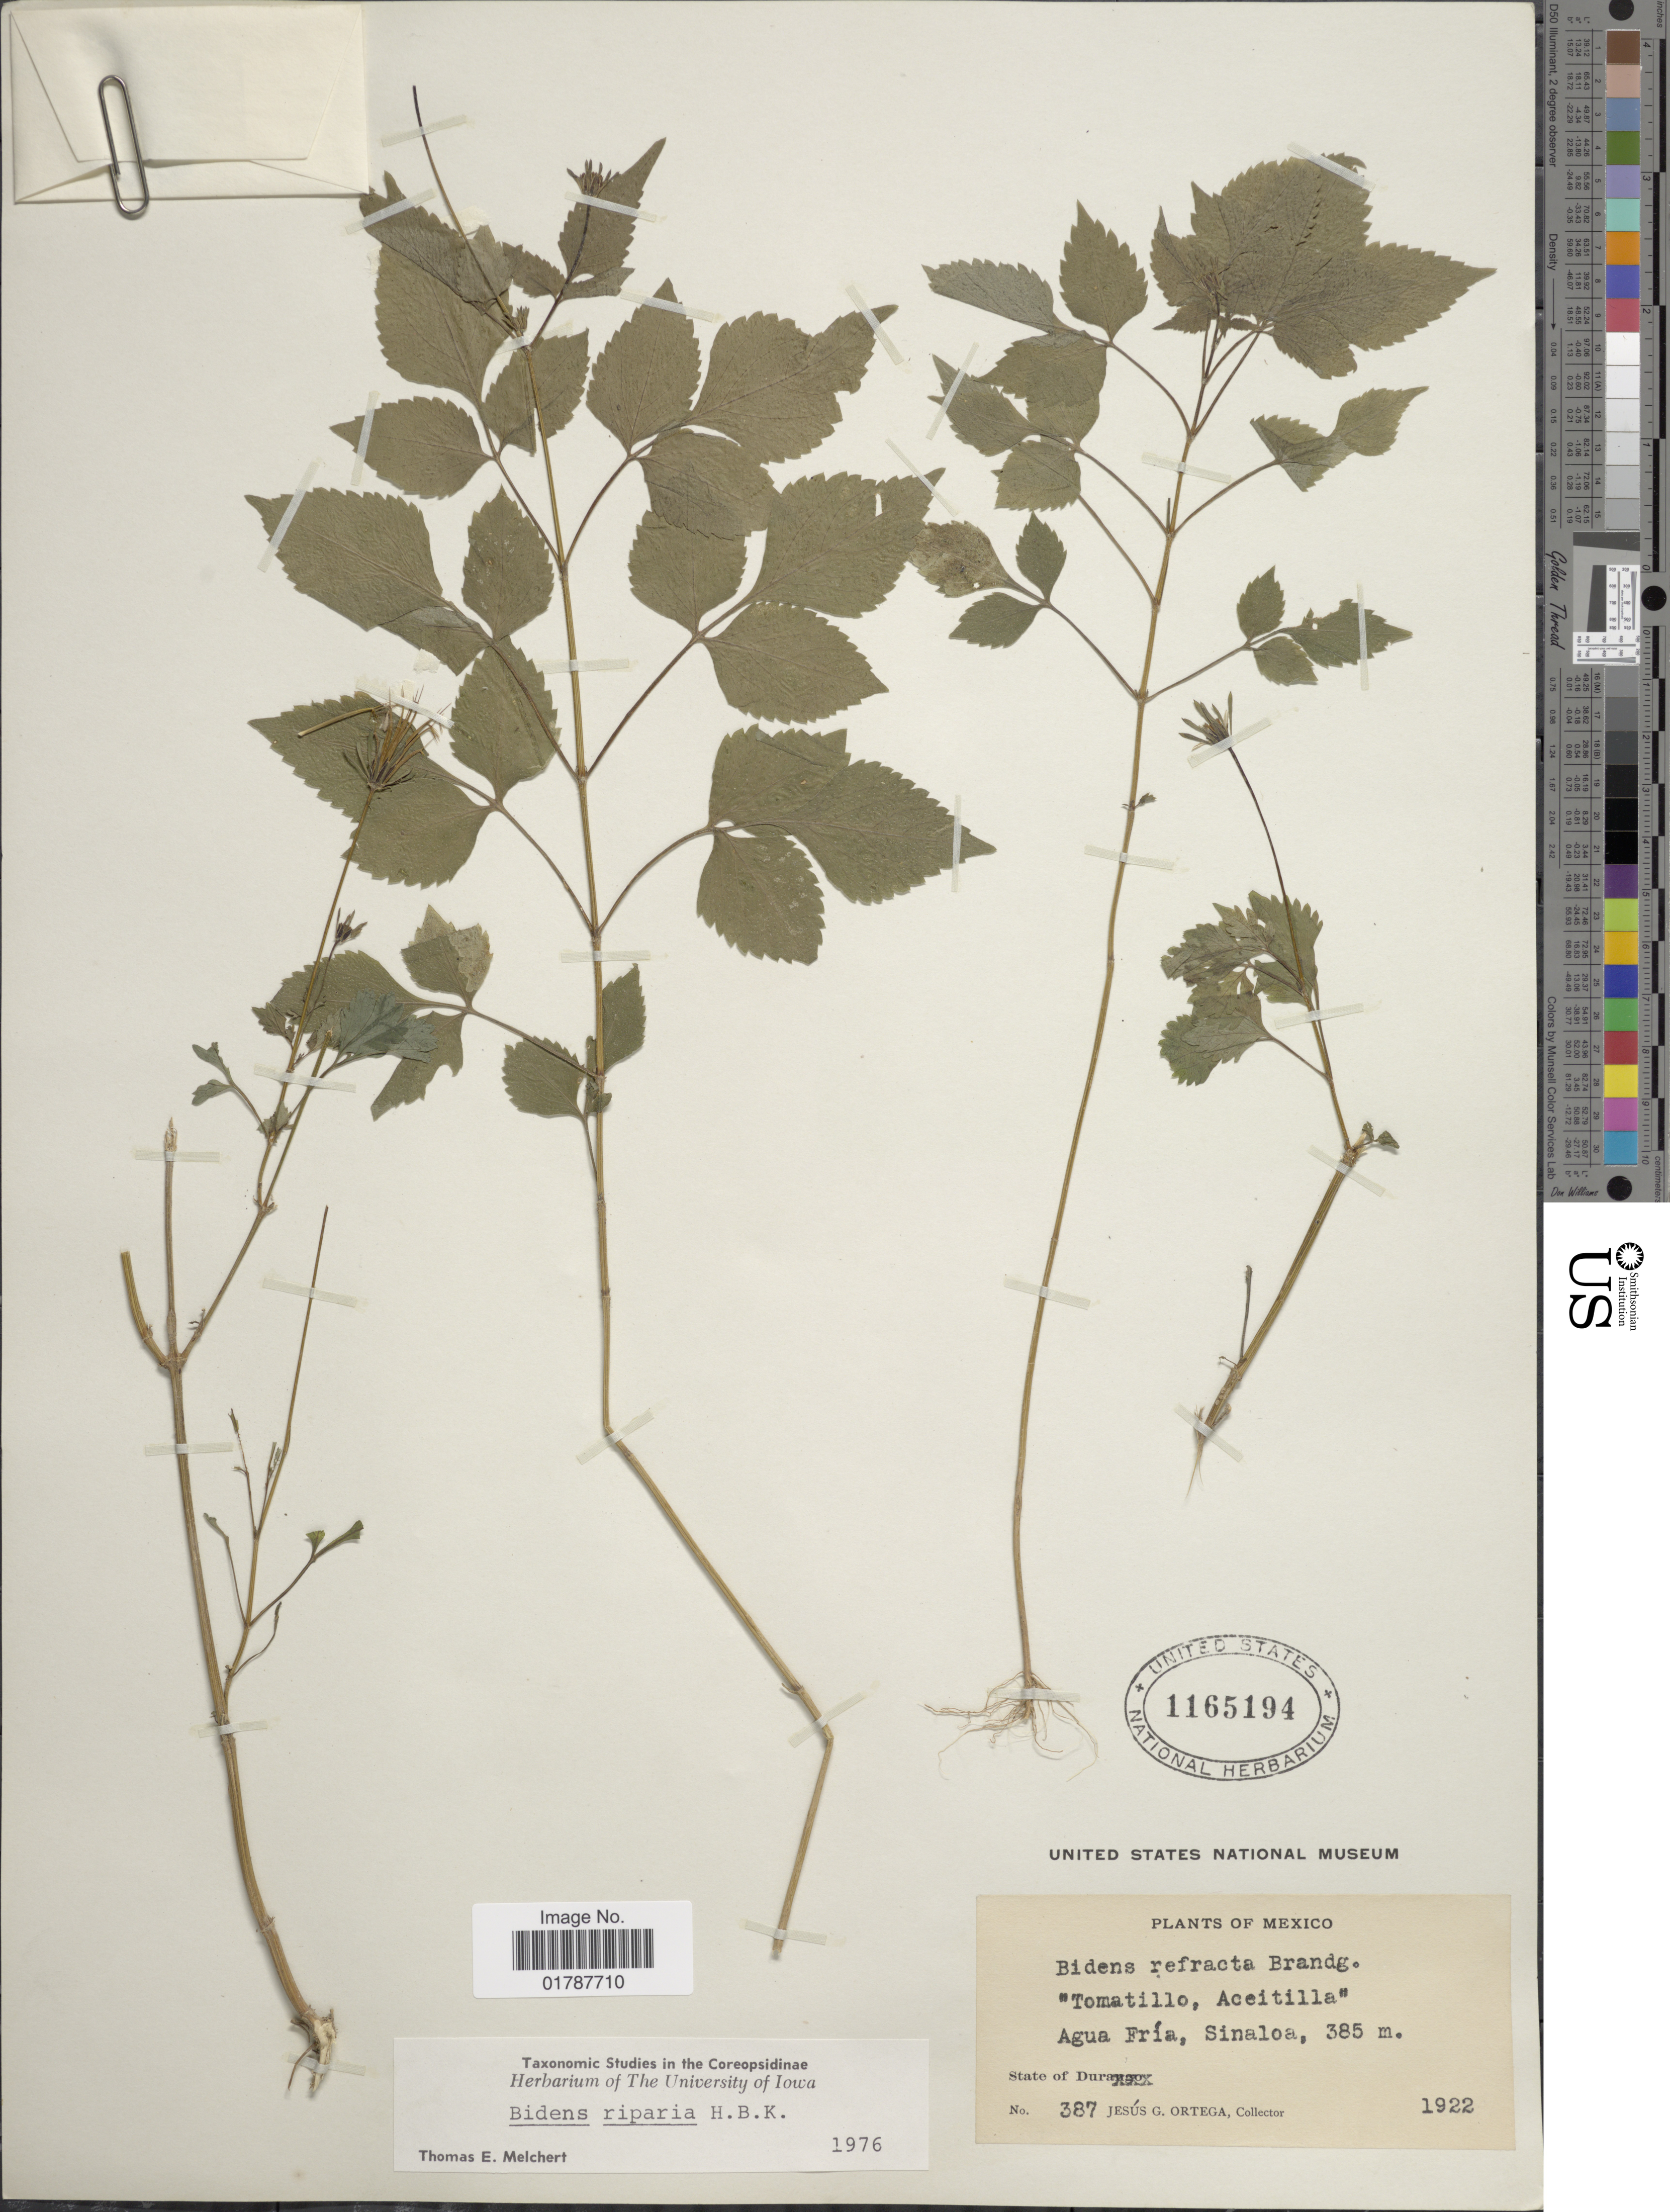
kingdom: Plantae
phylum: Tracheophyta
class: Magnoliopsida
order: Asterales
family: Asteraceae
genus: Bidens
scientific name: Bidens riparia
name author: Kunth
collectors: J. Ortega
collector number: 387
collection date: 1922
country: Mexico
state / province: Sinaloa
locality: Agua Fria, Sinaloa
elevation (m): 385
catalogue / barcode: US 1165194